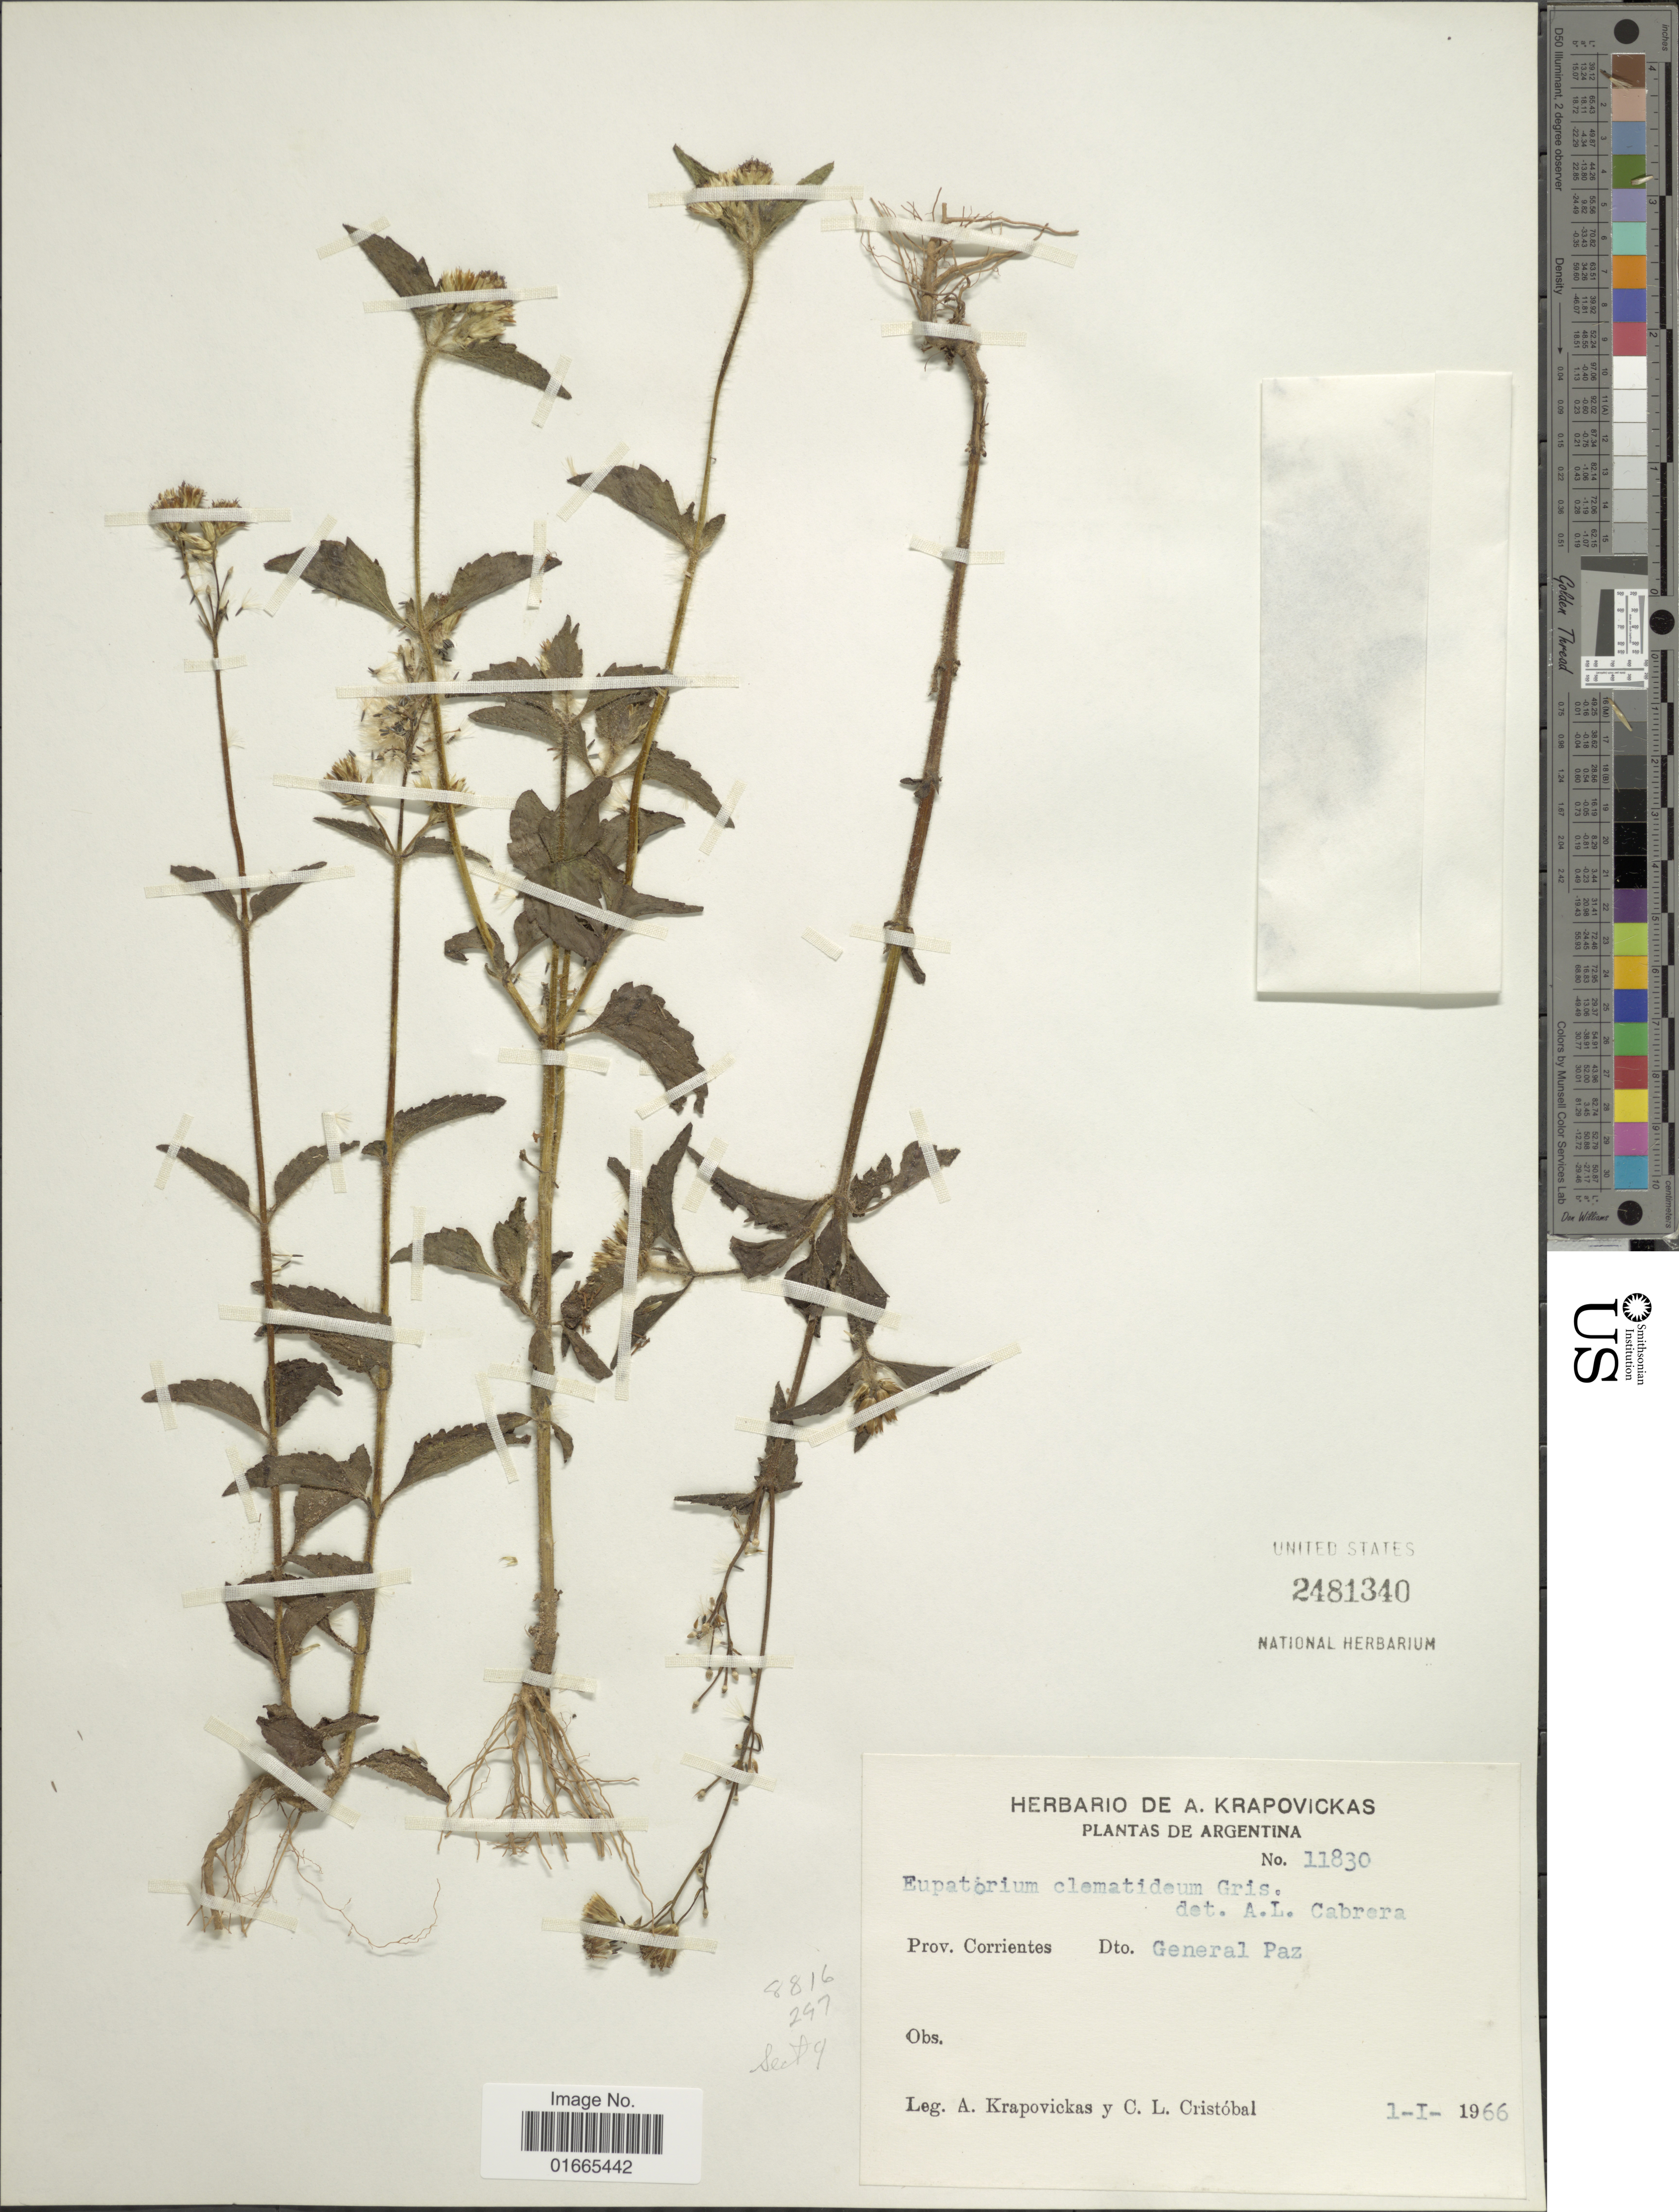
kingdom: Plantae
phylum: Tracheophyta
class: Magnoliopsida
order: Asterales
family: Asteraceae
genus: Praxelis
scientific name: Praxelis clematidea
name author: (Griseb.) R.M. King & H. Rob.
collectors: A. Krapovickas & C. L. Cristóbal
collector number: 11830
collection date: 1966-01-01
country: Argentina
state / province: Corrientes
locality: Dto. General Paz.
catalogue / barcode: US 2481340